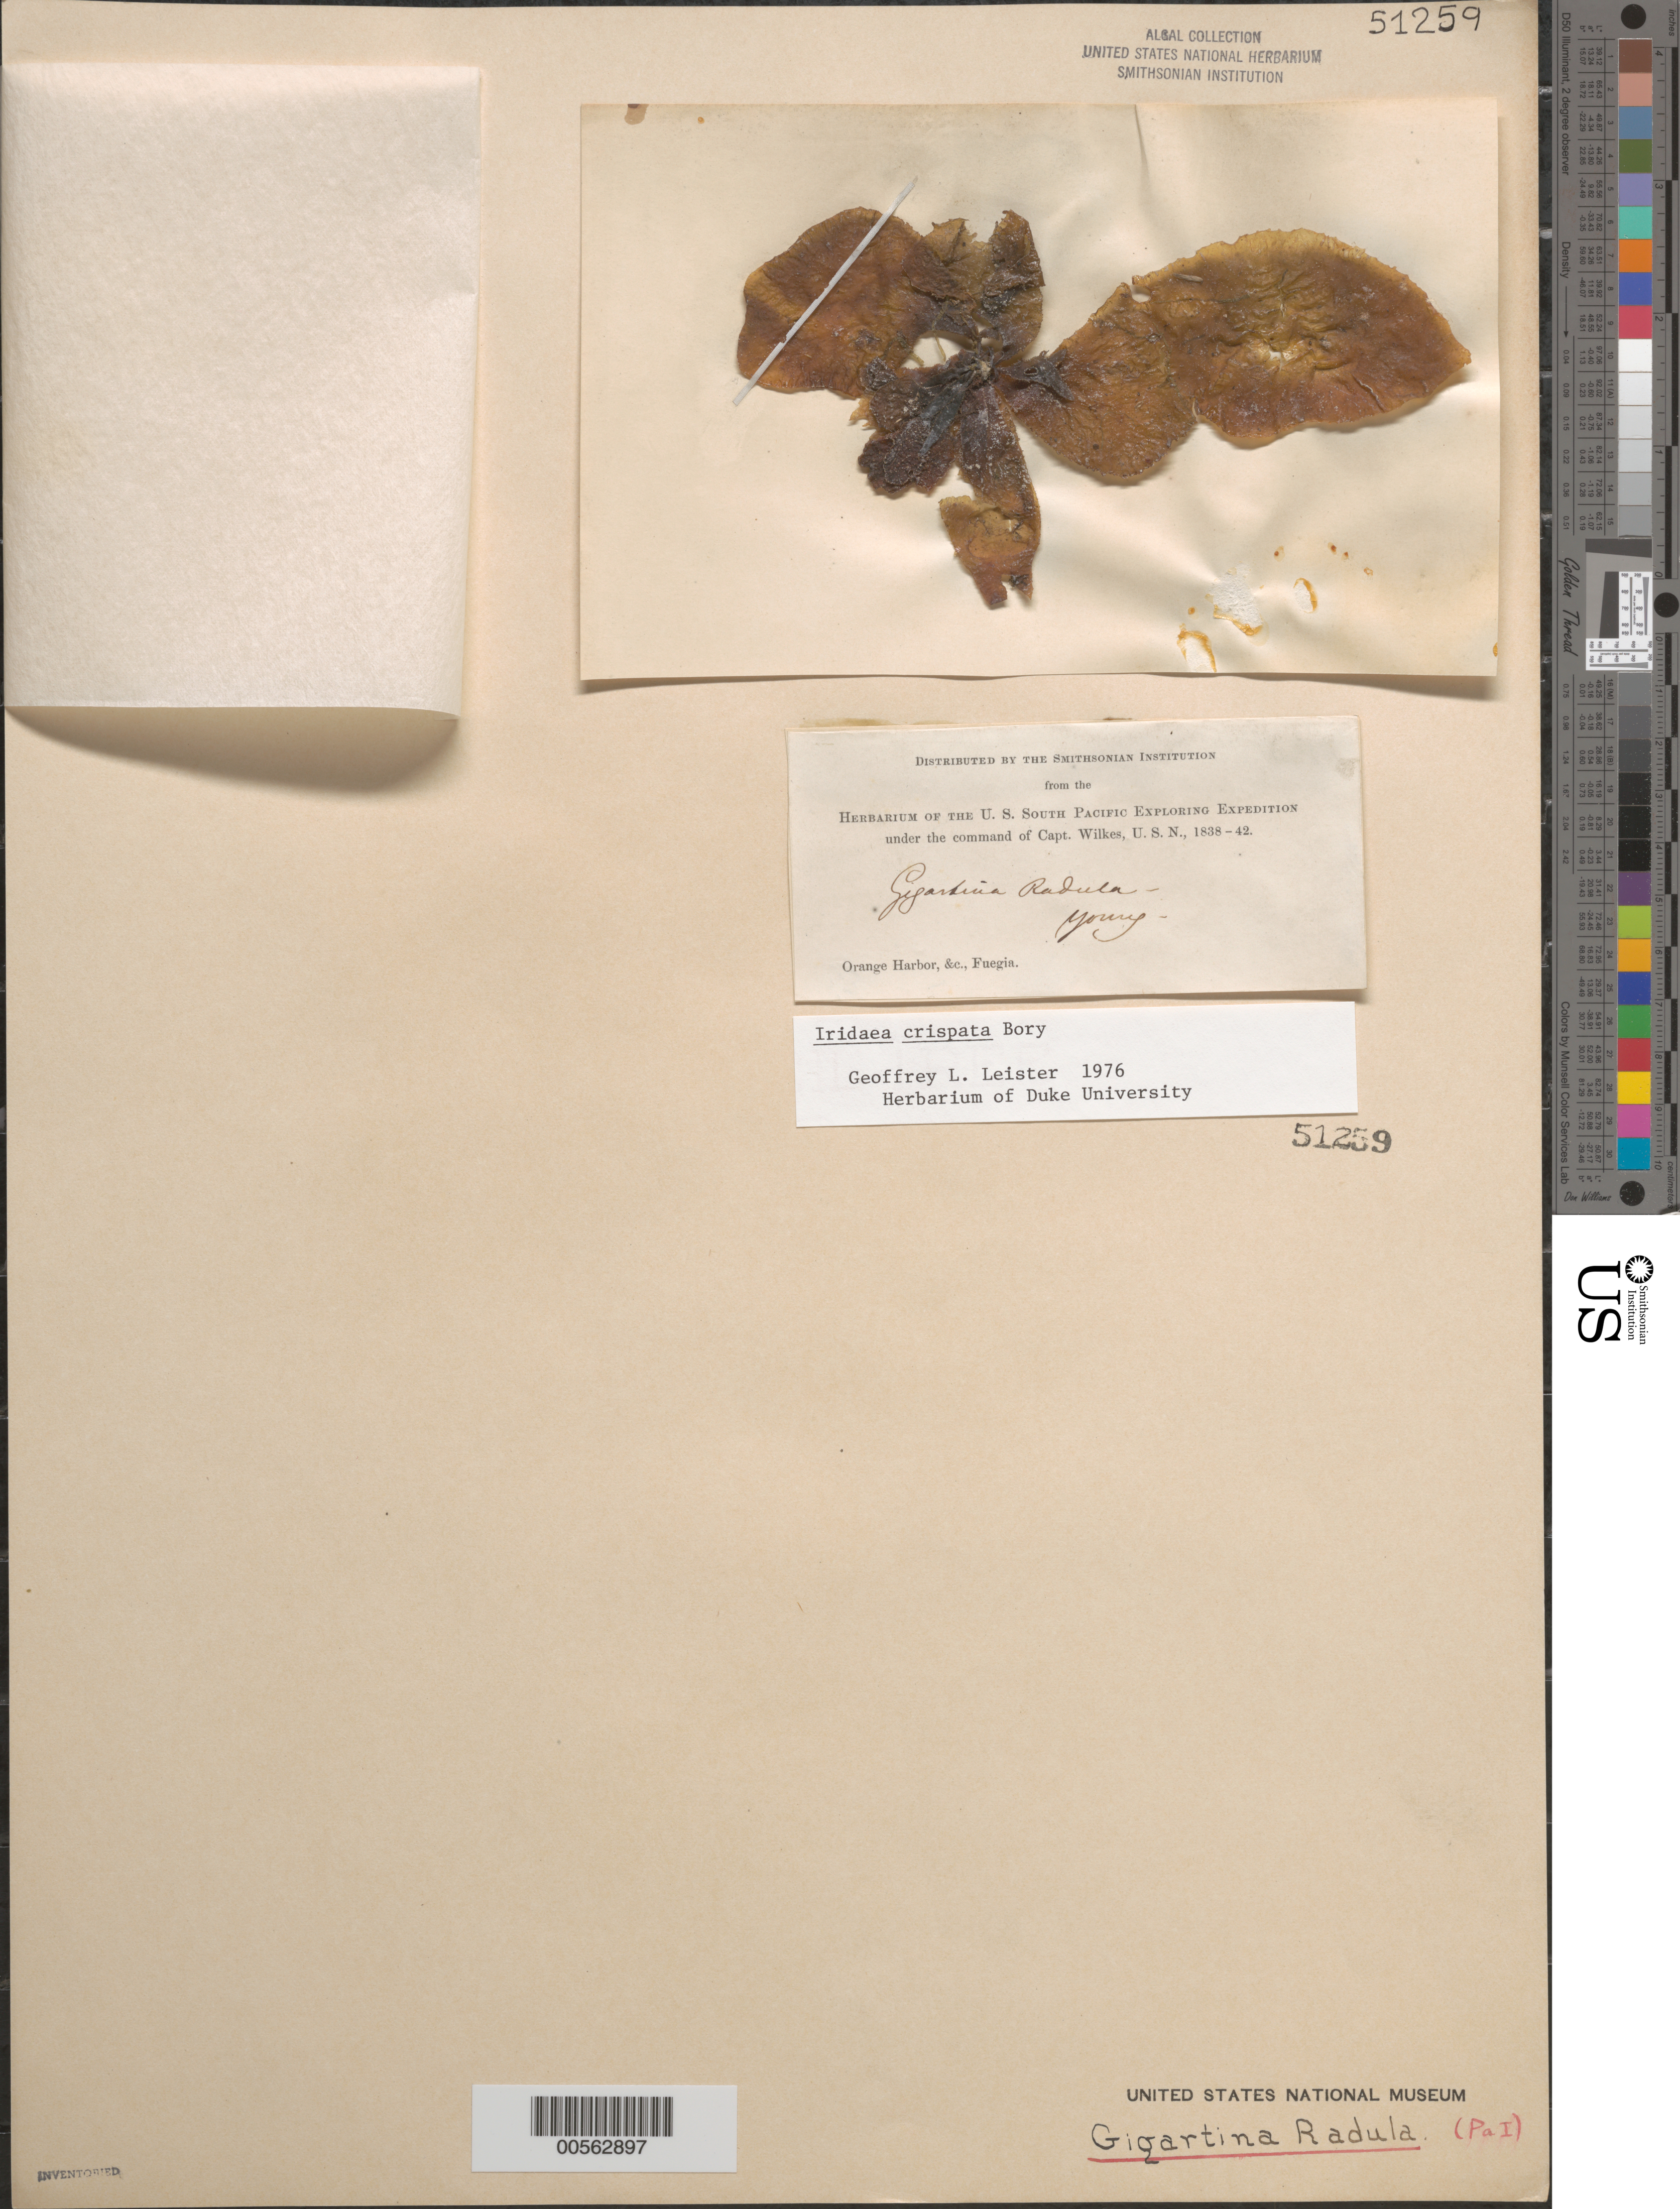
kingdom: Plantae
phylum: Rhodophyta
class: Florideophyceae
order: Gigartinales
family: Gigartinaceae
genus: Sarcothalia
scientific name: Sarcothalia crispata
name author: (Bory) Leister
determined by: Algae name updating Project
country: Chile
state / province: Magallanes y de la Antártica Chilena (XII)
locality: Orange Harbor, etc.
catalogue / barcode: US 51259